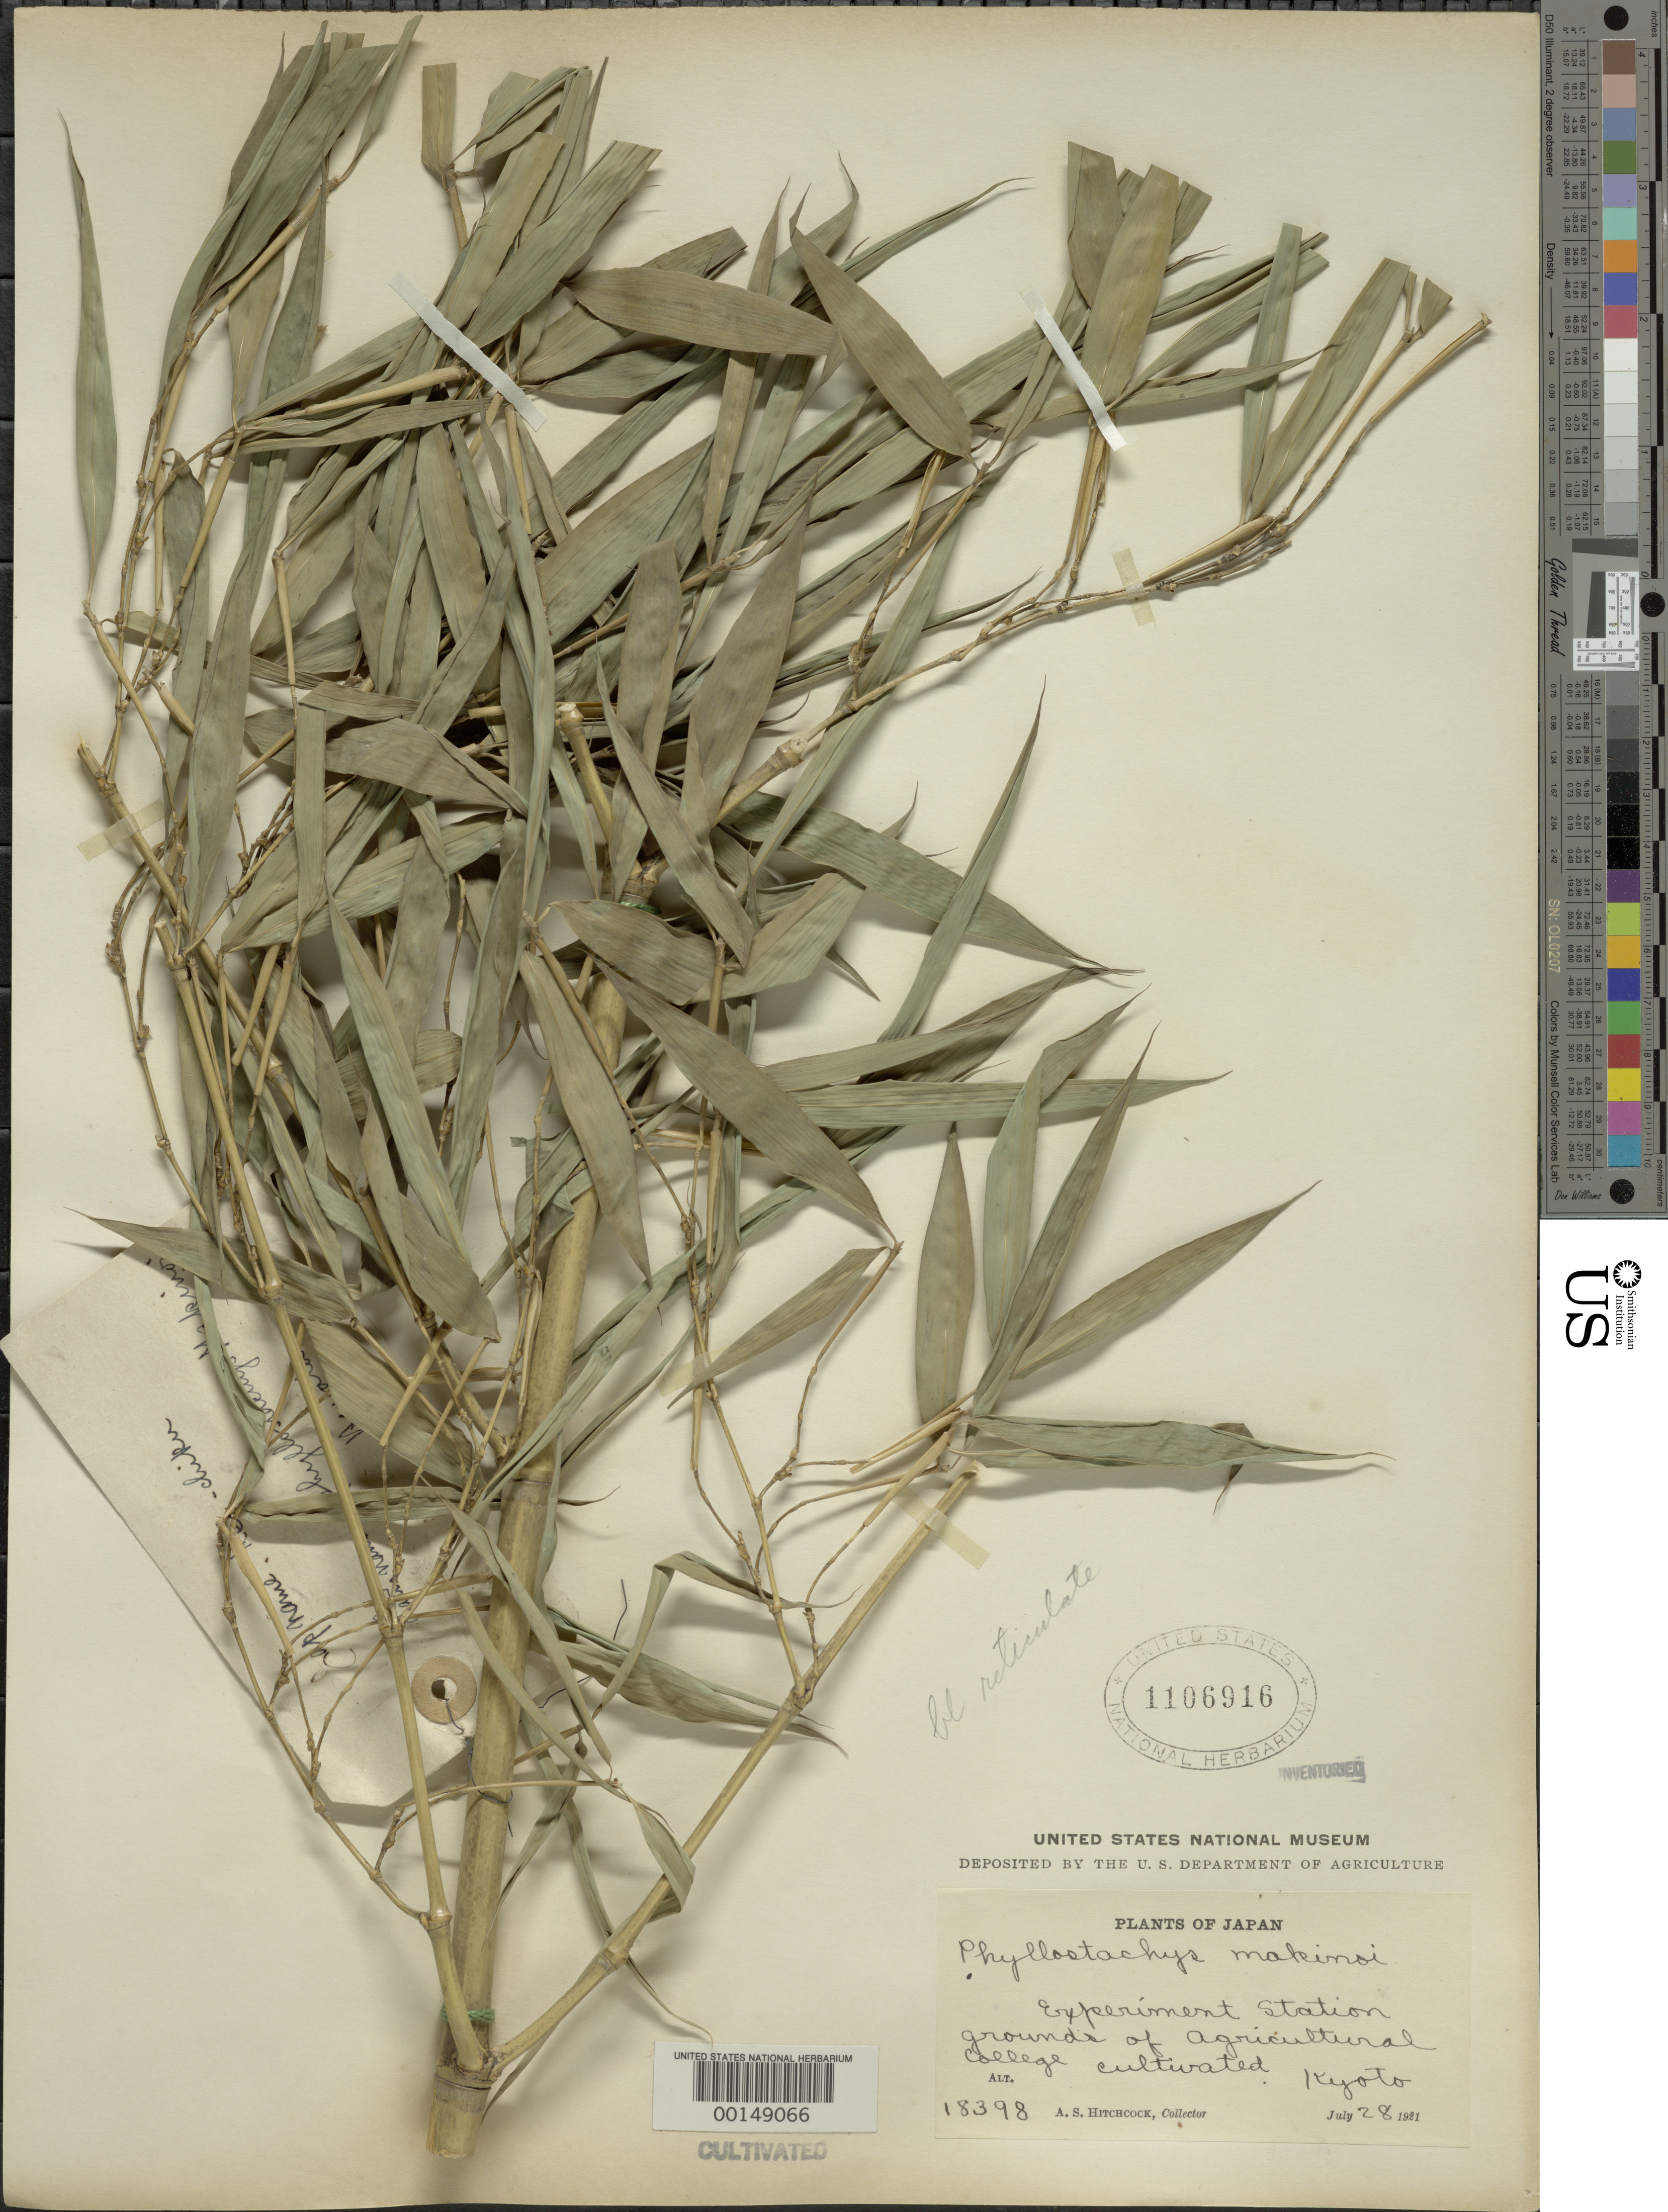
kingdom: Plantae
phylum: Tracheophyta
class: Liliopsida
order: Poales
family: Poaceae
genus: Phyllostachys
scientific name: Phyllostachys makinoi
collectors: A. S. Hitchcock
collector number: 18398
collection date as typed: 28 Jul 1921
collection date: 1921-07-28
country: Japan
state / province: Kyoto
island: Honshu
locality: Experiment station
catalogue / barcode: US 1106916